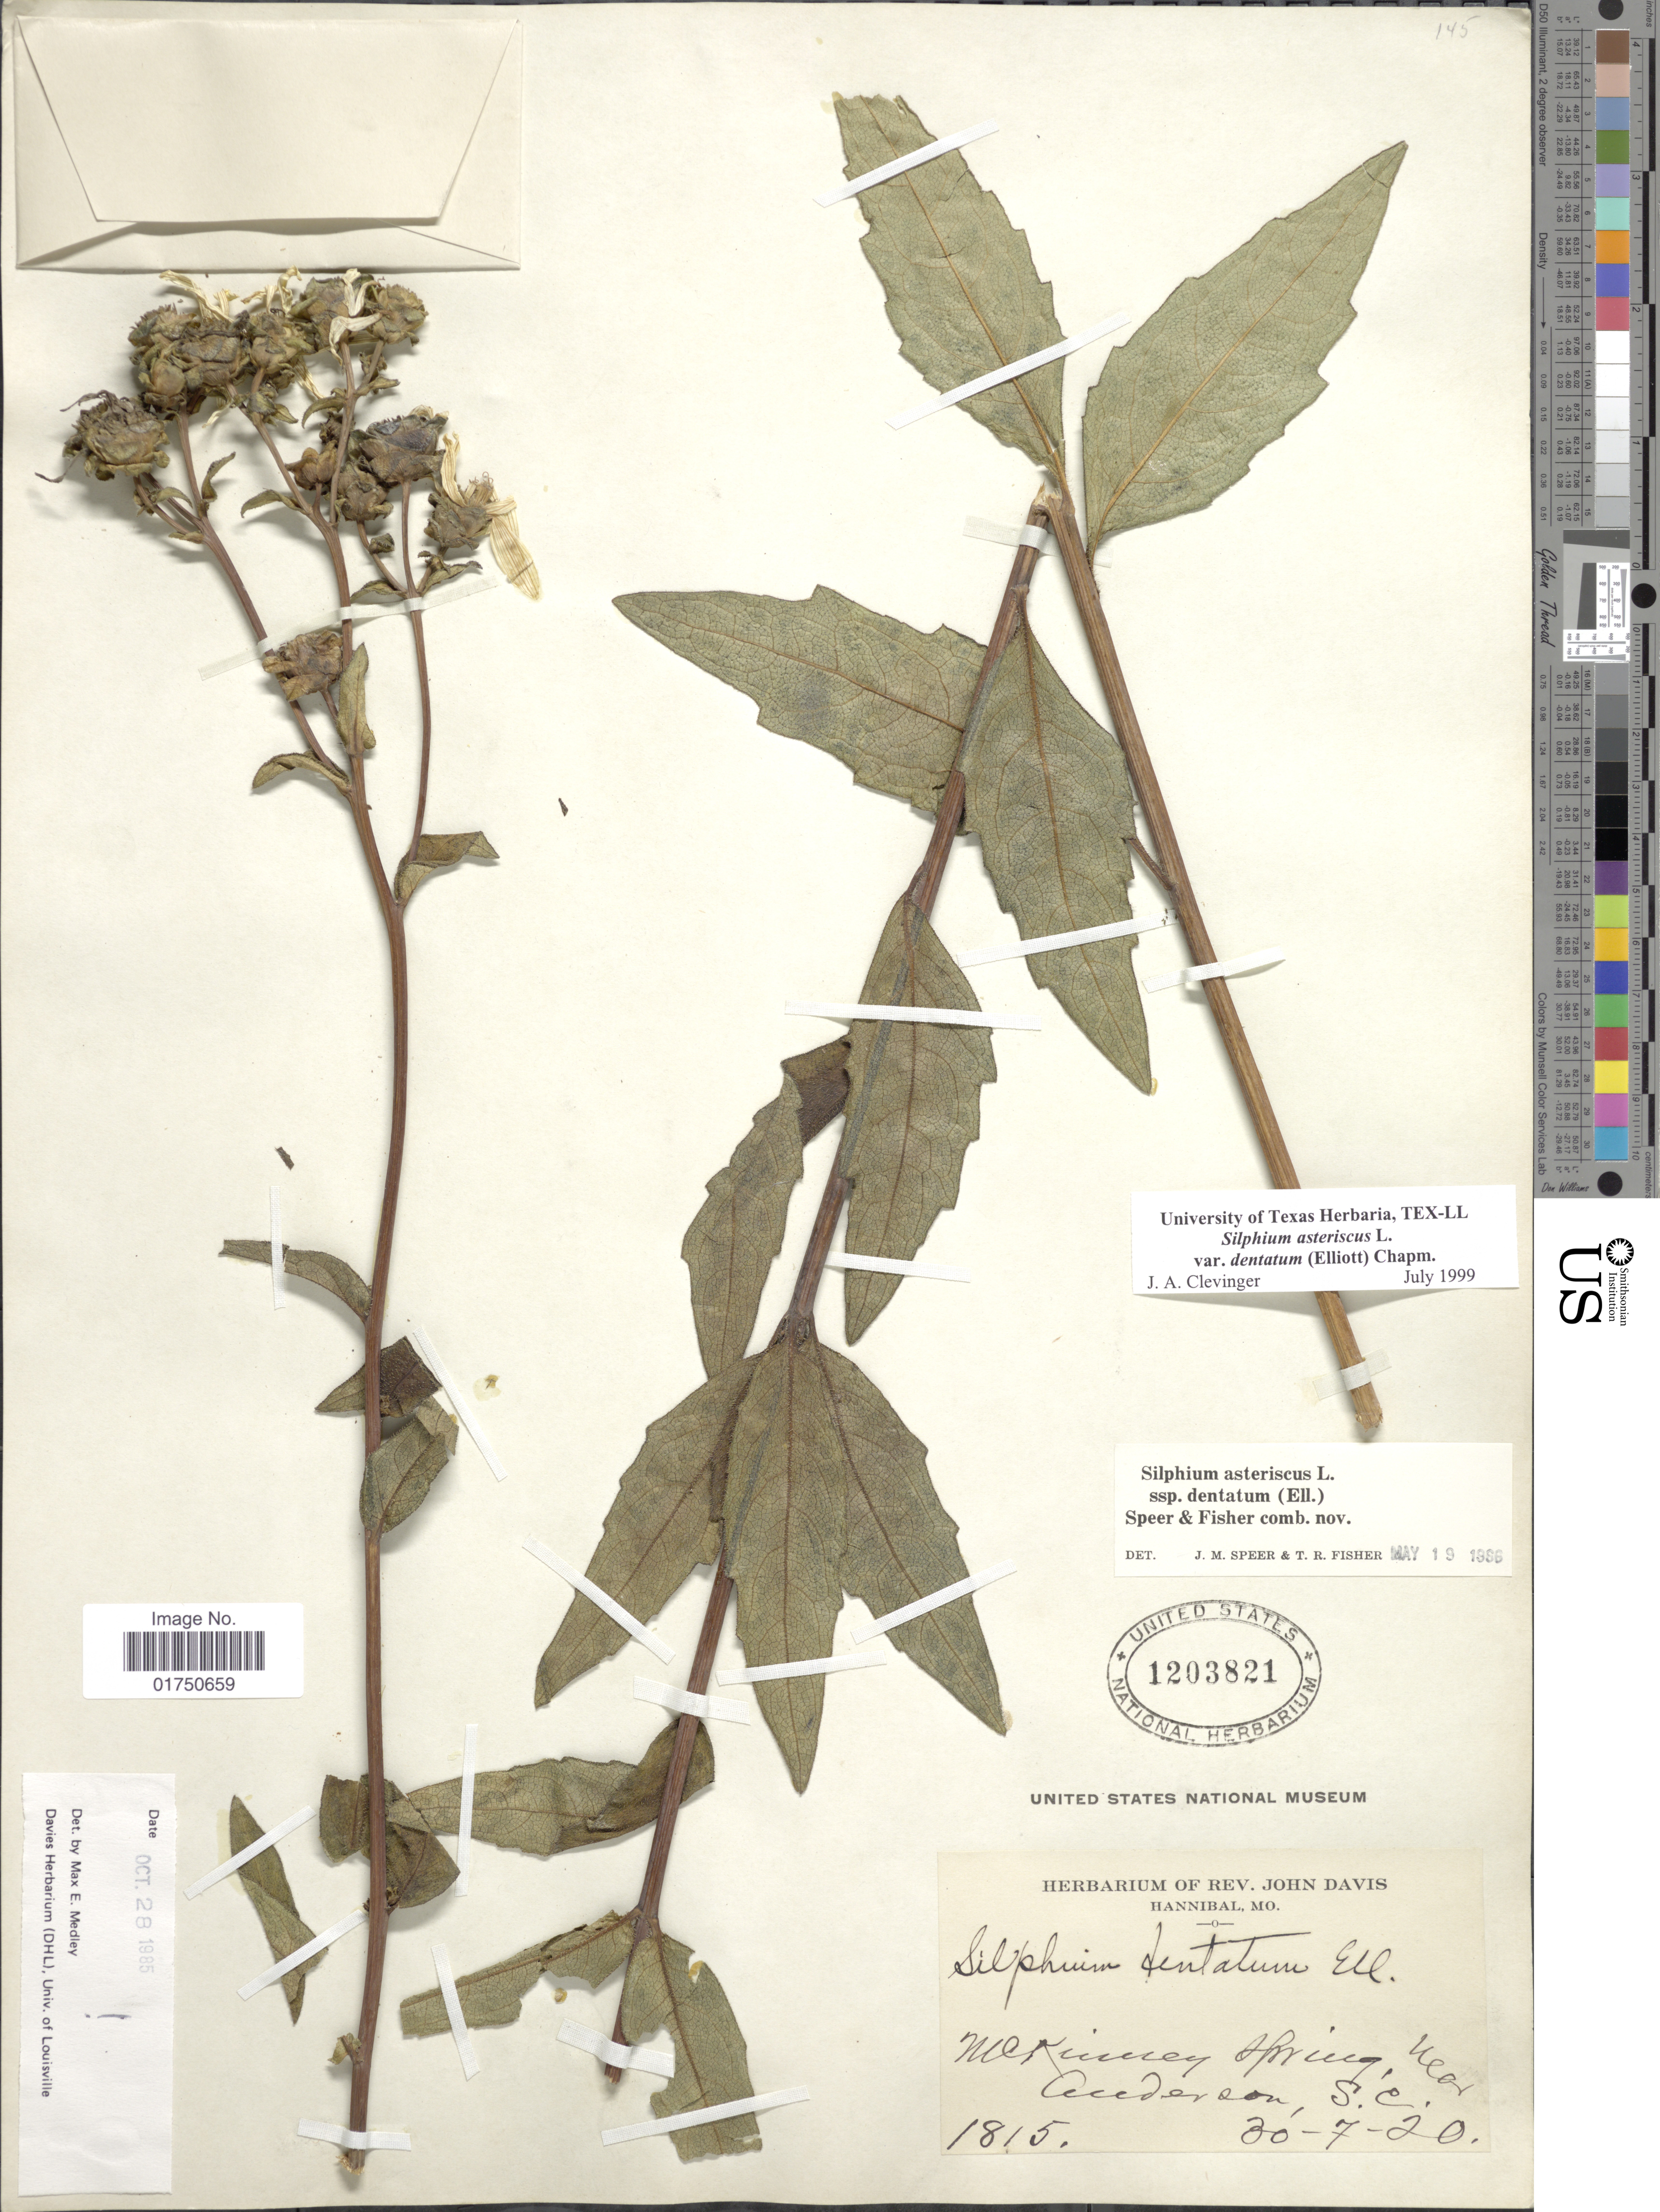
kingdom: Plantae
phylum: Tracheophyta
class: Magnoliopsida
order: Asterales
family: Asteraceae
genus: Silphium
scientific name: Silphium asteriscus var. dentatum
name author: (Elliott) Chapm.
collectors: ex herb. Rev. John Davis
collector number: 1815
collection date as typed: Transcribed d/m/y: 30/7/20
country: United States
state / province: South Carolina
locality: McKinney Spring, near Anderson, S.C.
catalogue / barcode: US 1203821